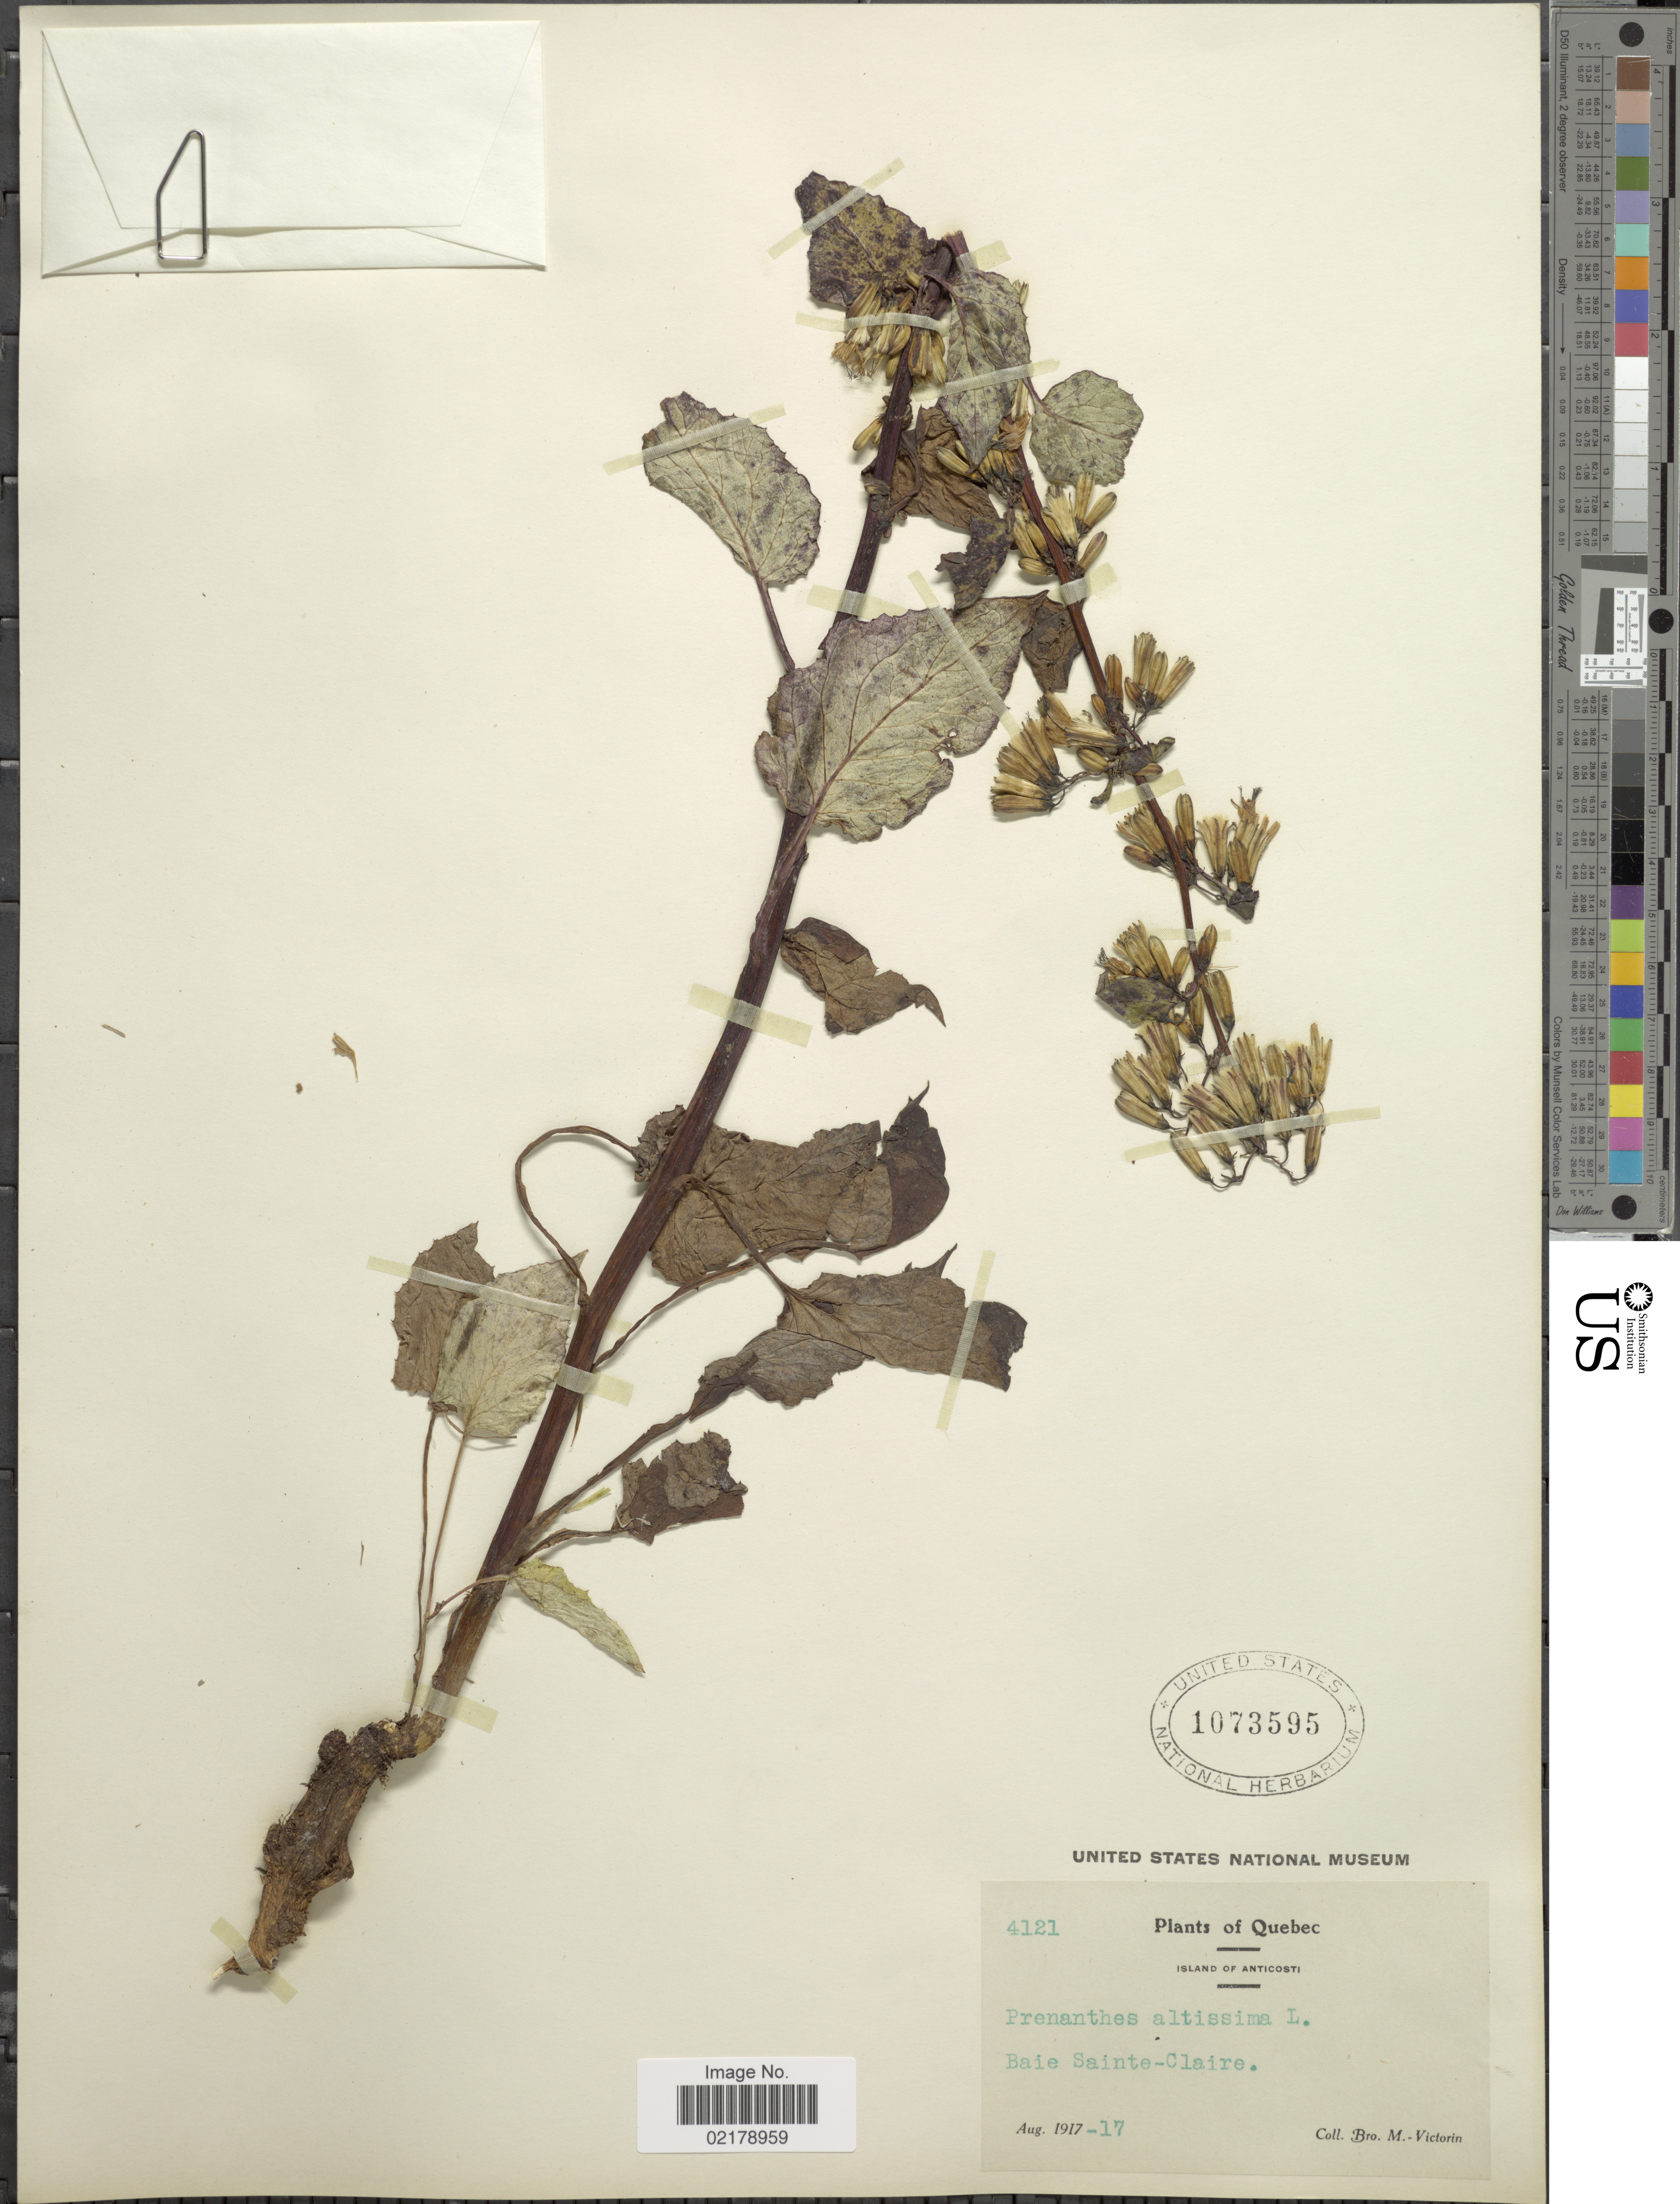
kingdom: Plantae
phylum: Tracheophyta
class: Magnoliopsida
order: Asterales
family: Asteraceae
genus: Nabalus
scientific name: Nabalus altissimus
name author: (L.) Hook.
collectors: Fr. Marie-Victorin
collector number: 4121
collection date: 1917-08-17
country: Canada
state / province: Quebec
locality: Island of Anticosti, Baie Sainte-Claire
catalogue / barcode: US 1073595